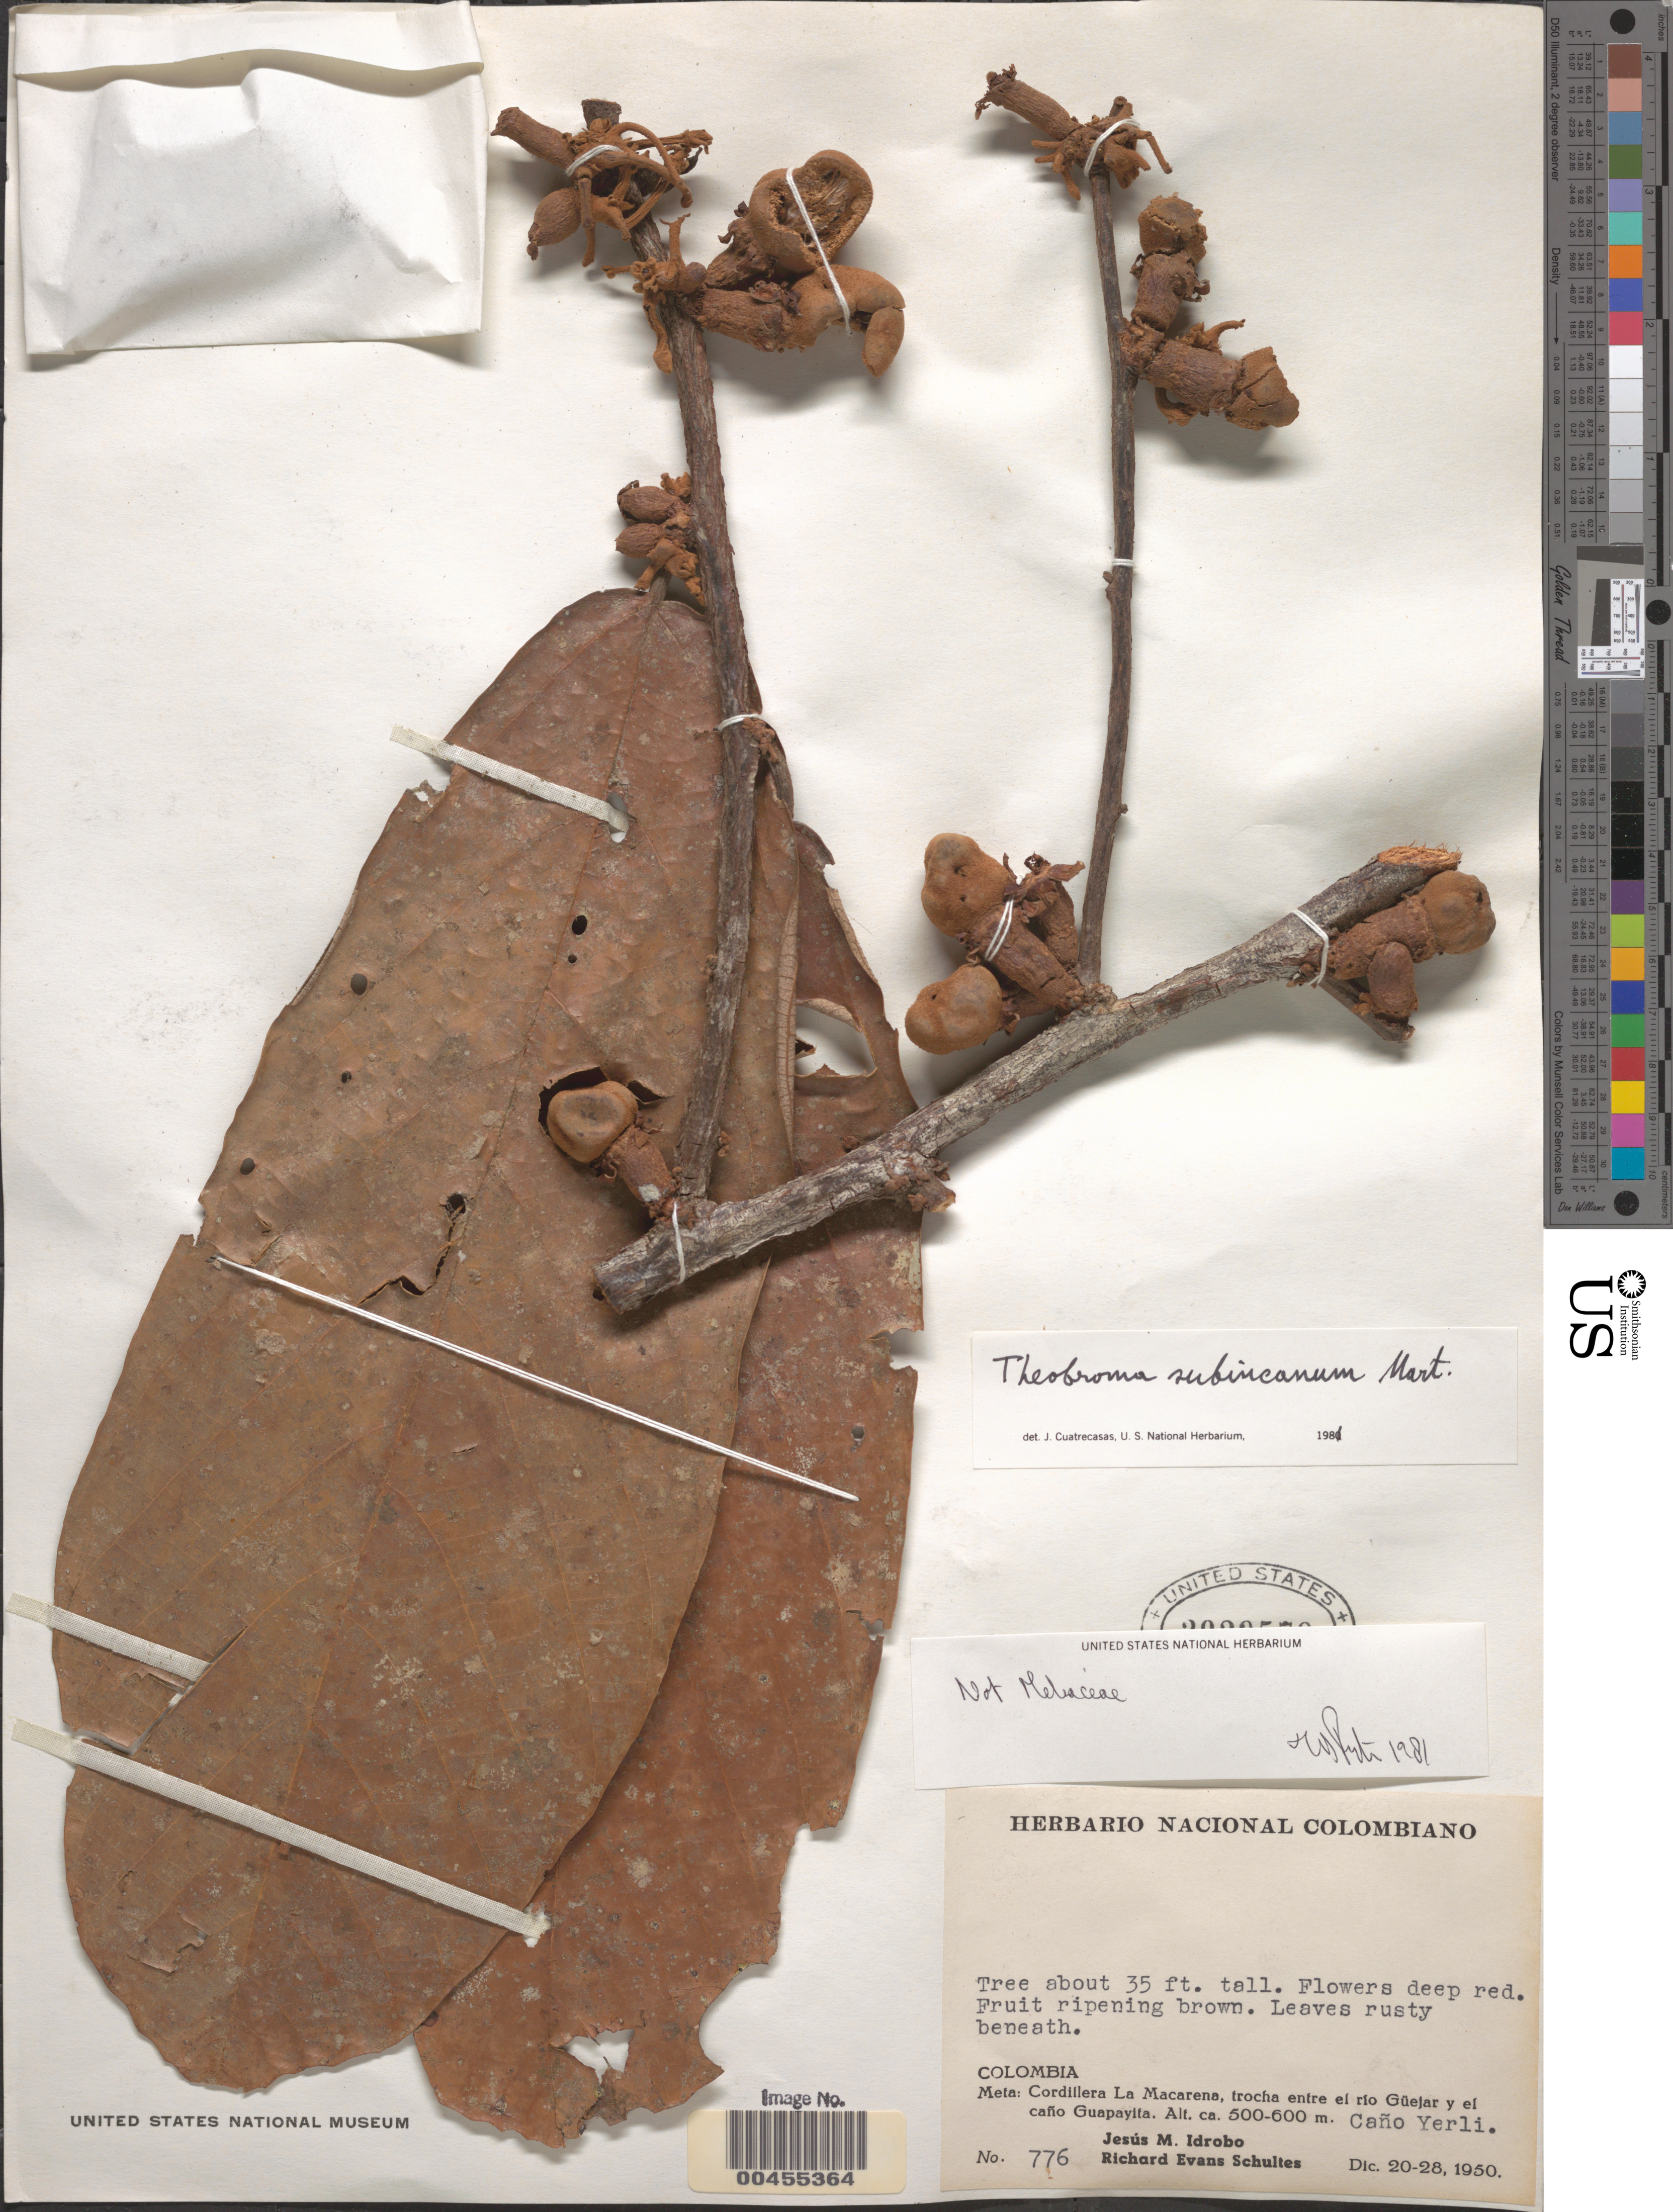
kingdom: Plantae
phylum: Tracheophyta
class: Magnoliopsida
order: Malvales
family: Malvaceae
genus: Theobroma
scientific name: Theobroma subincanum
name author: Mart.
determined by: Cuatrecasas, J.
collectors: J. M. Idrobo & R. E. Schultes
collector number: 776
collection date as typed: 20 Dec 1950 to 28 Dec 1950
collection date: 1950-12-20/1950-12-28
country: Colombia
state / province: Meta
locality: Caño Yerli. Cordillera La Macarena, Trocha entre el Río Güejar y el Caño Guapayita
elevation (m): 500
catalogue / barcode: US 2029579